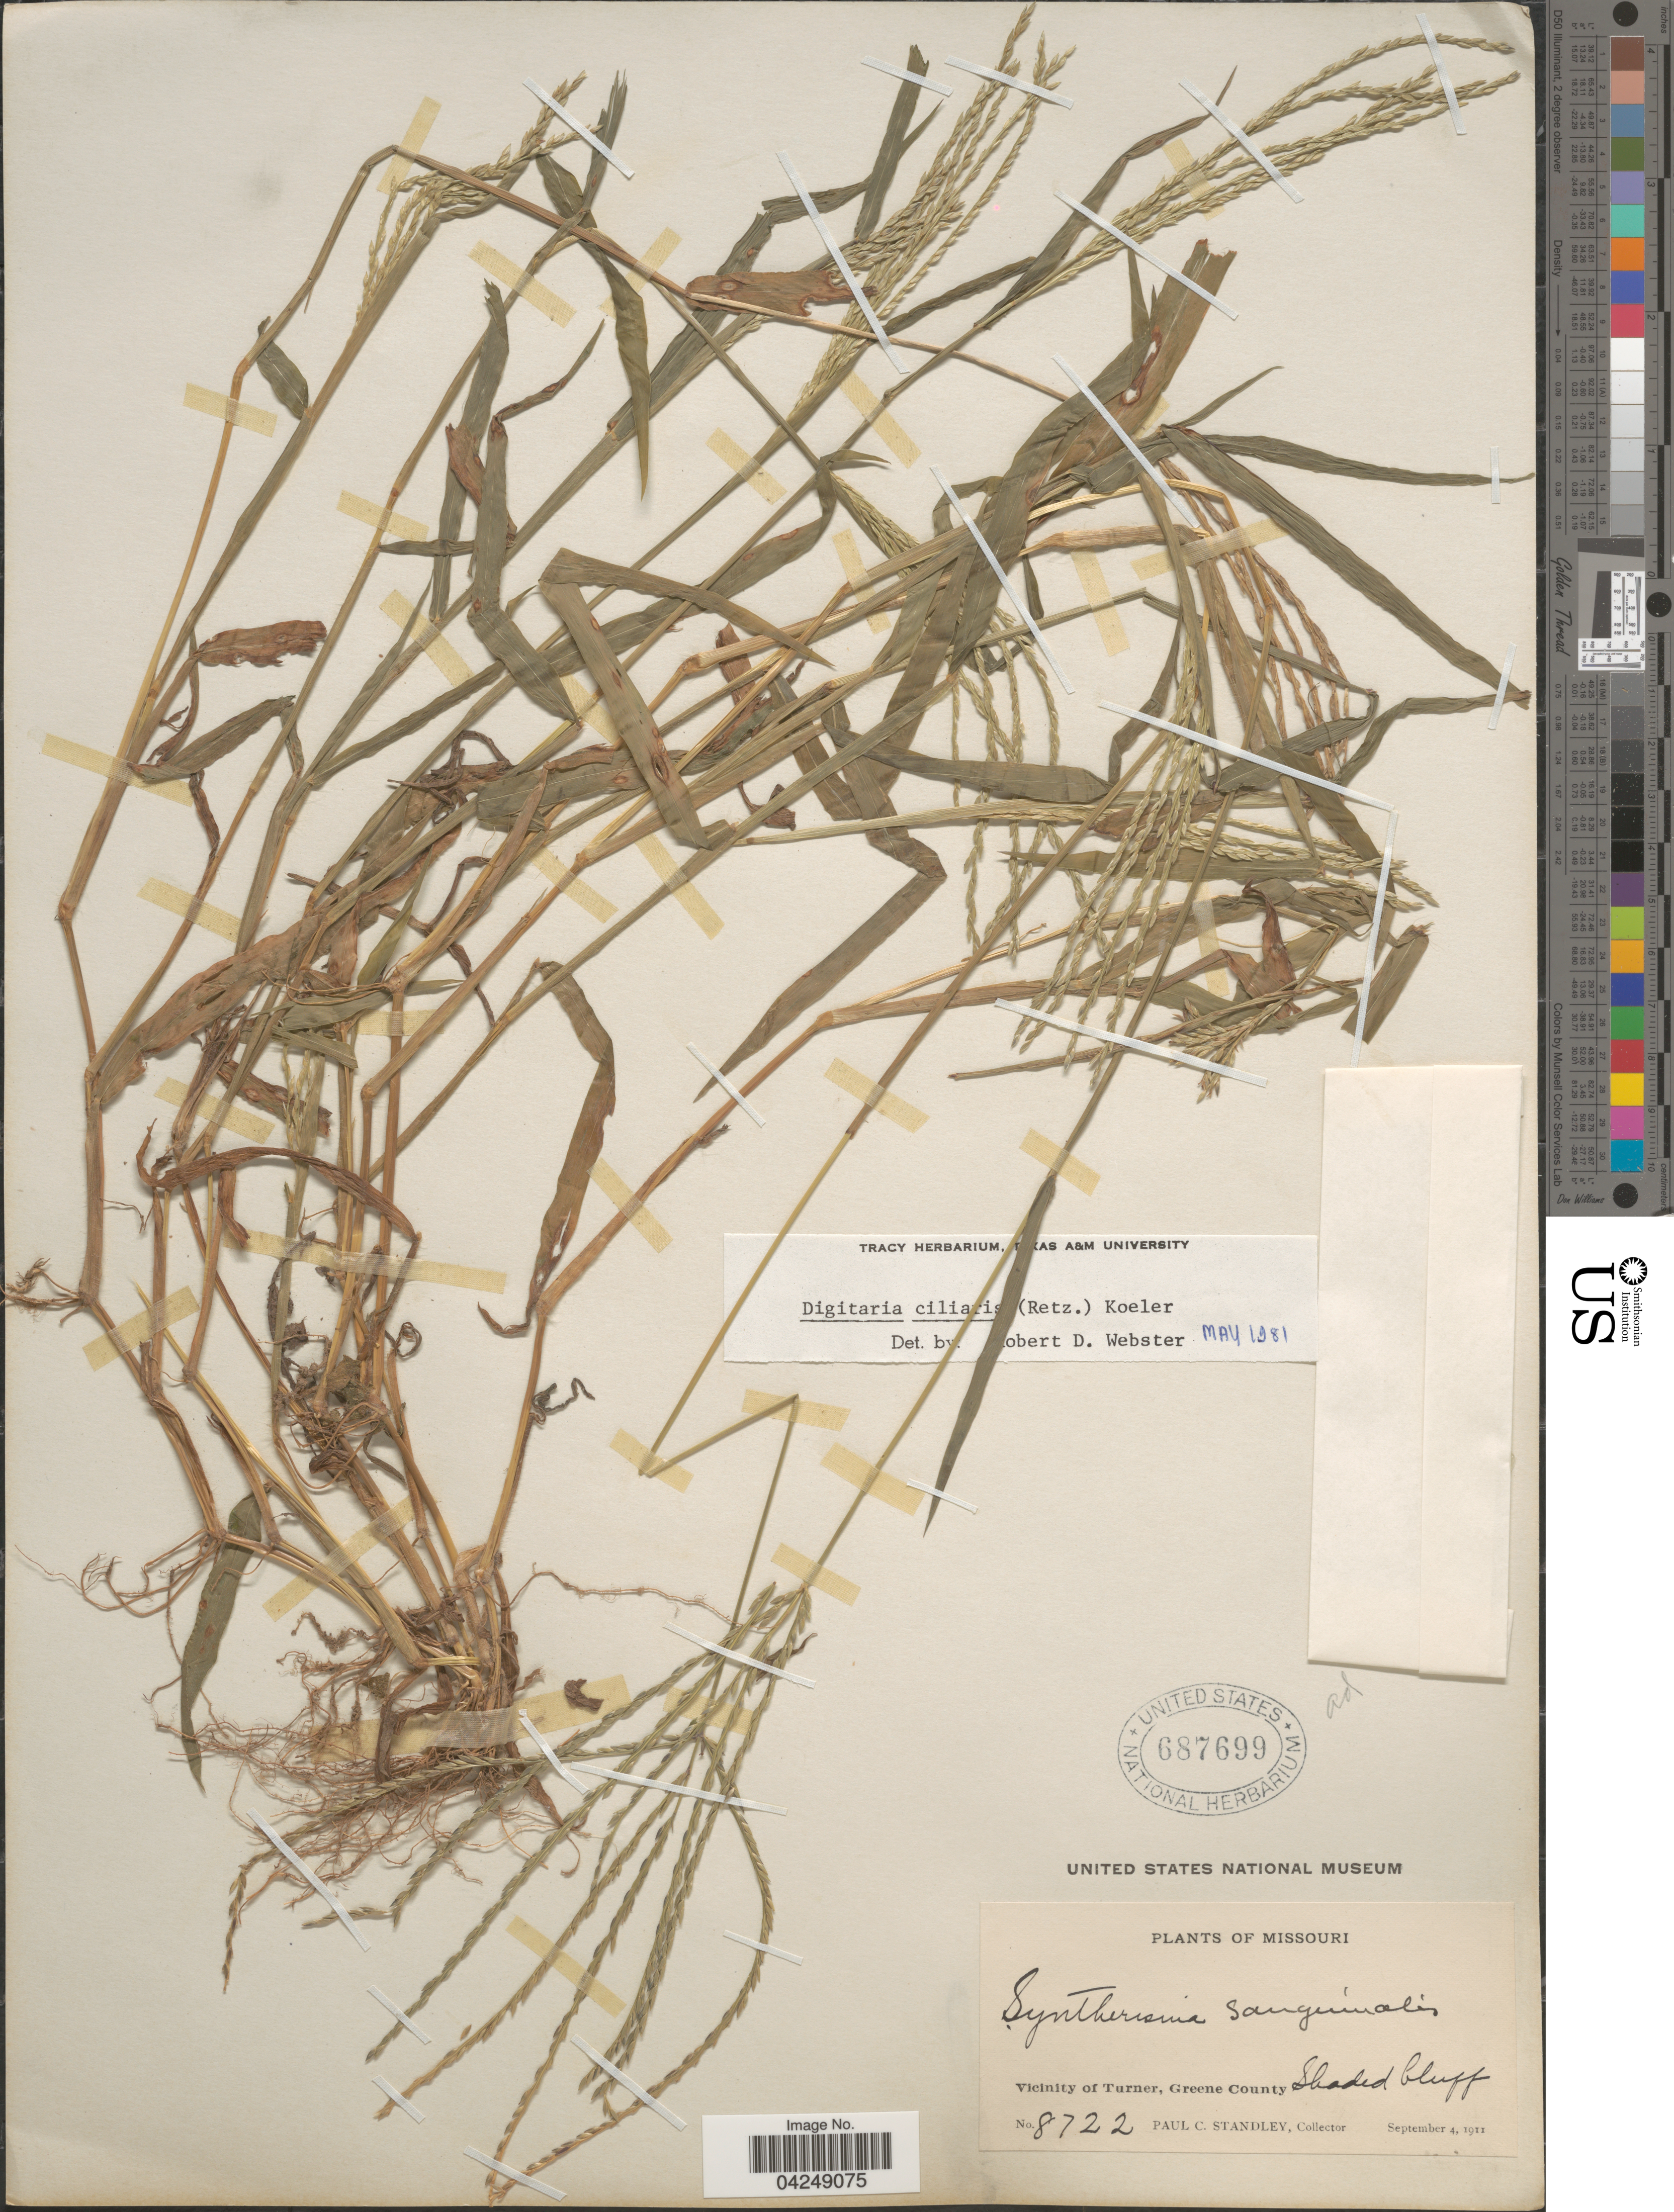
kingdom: Plantae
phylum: Tracheophyta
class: Liliopsida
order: Poales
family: Poaceae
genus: Digitaria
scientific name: Digitaria ciliaris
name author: (Retz.) Koeler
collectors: P. C. Standley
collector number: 8722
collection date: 1911-09-04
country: United States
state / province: Missouri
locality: Vicinity of Turner, Greene County. Shaded bluff.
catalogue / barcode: US 687699